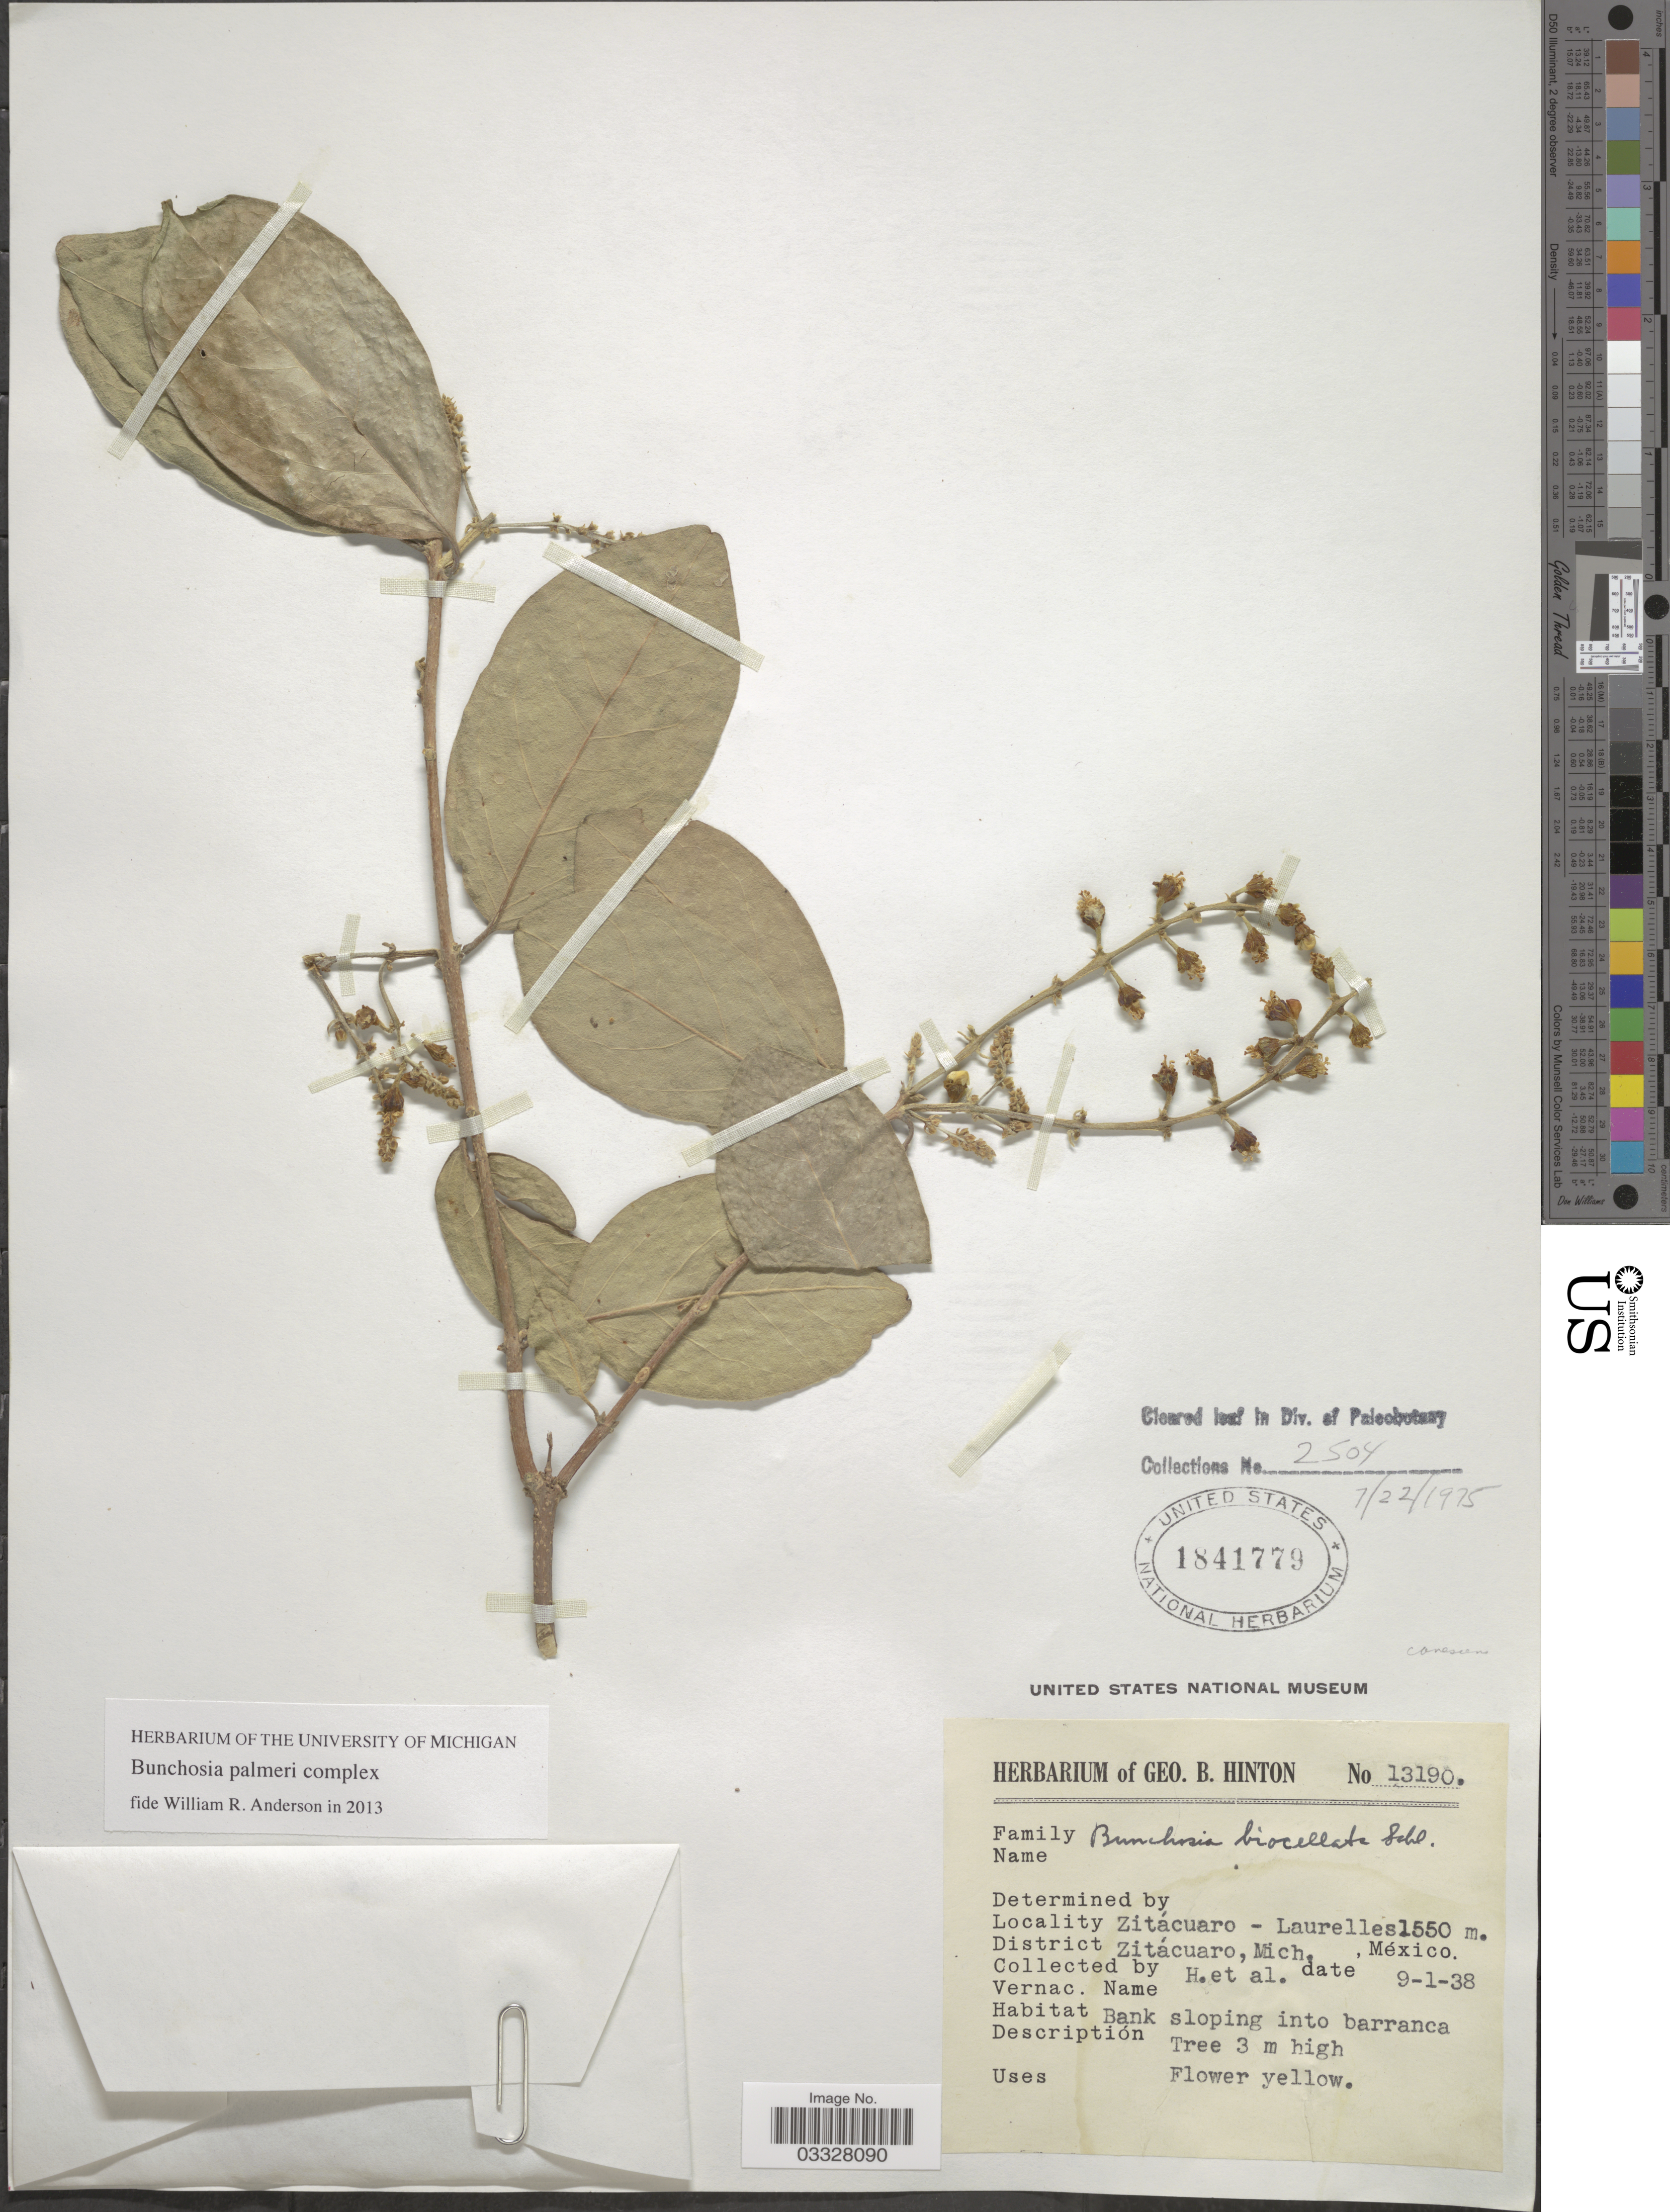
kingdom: Plantae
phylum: Tracheophyta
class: Magnoliopsida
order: Malpighiales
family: Malpighiaceae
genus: Bunchosia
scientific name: Bunchosia palmeri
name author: S. Watson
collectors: G. B. Hinton & et al.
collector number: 13190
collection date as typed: Transcribed d/m/y: 9/1/38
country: Mexico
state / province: Michoacán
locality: Zitácuaro - Laurelles. District Zitácuaro.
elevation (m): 1550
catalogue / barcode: US 1841779